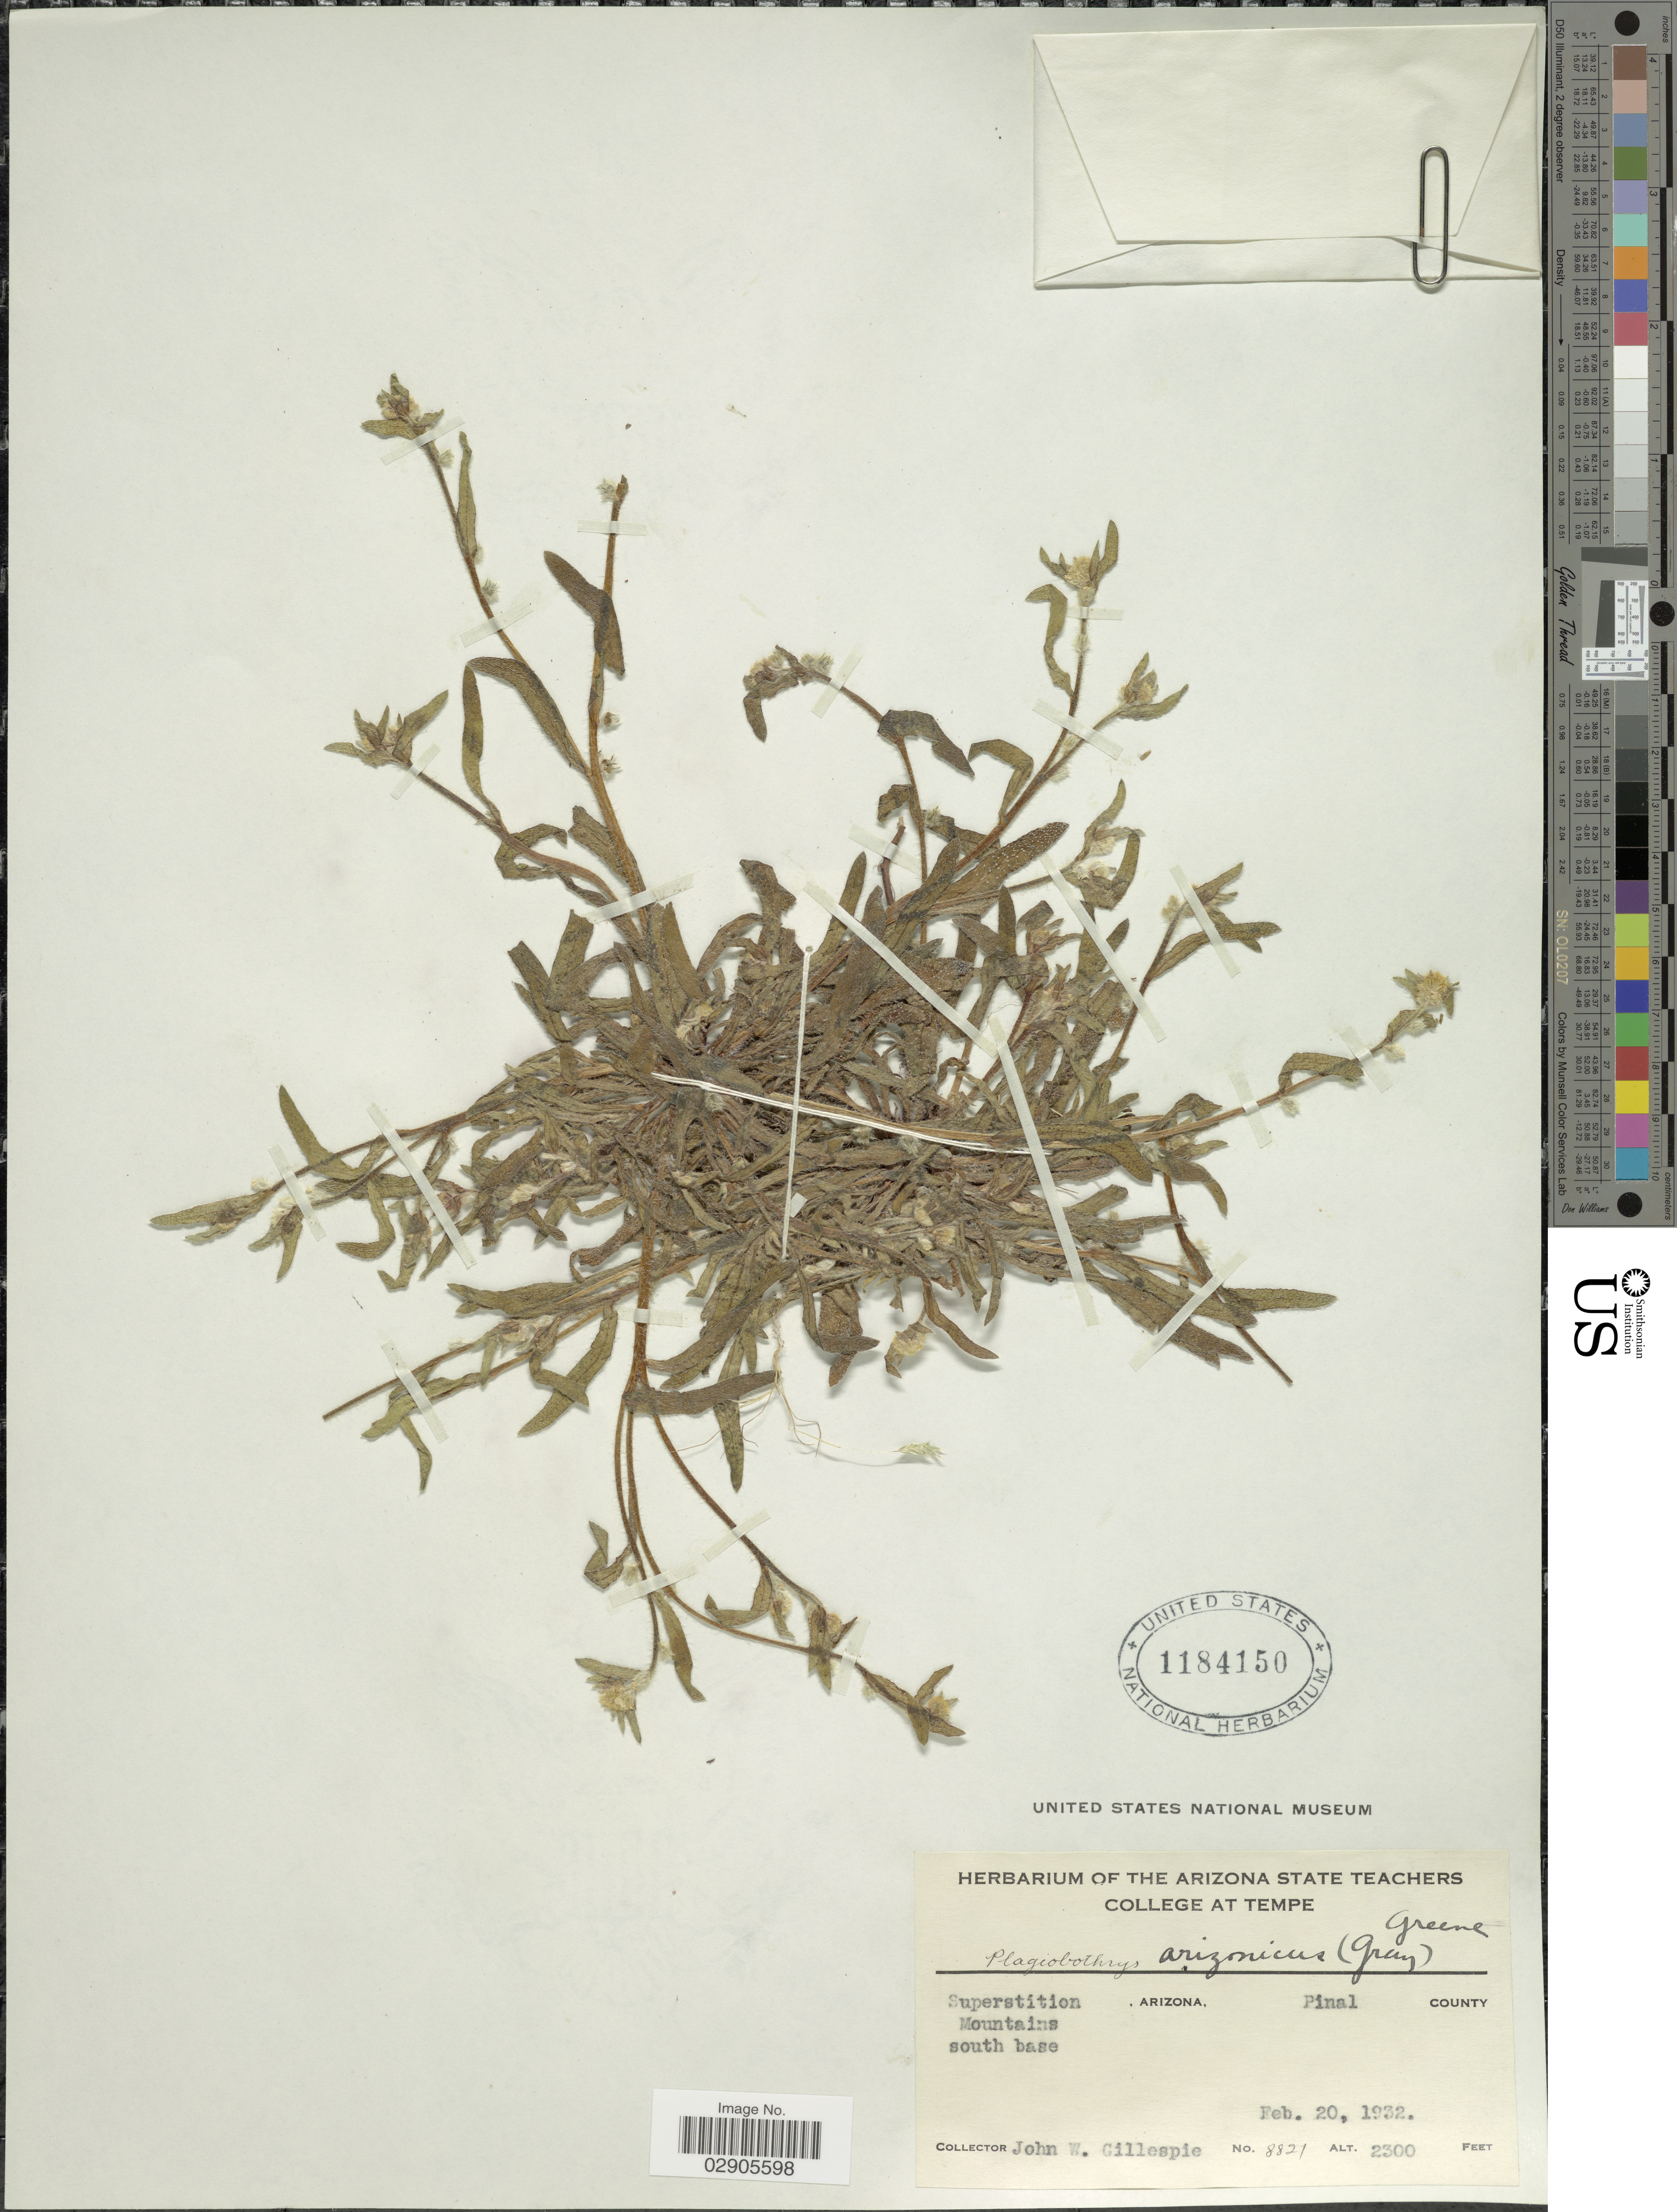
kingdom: Plantae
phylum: Tracheophyta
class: Magnoliopsida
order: Boraginales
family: Boraginaceae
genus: Plagiobothrys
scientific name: Plagiobothrys arizonicus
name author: (A. Gray) Greene ex A. Gray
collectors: J. W. Gillespie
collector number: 8821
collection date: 1932-02-20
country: United States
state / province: Arizona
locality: Superstition Mountains south base. Pinal County.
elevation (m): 701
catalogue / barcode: US 1184150